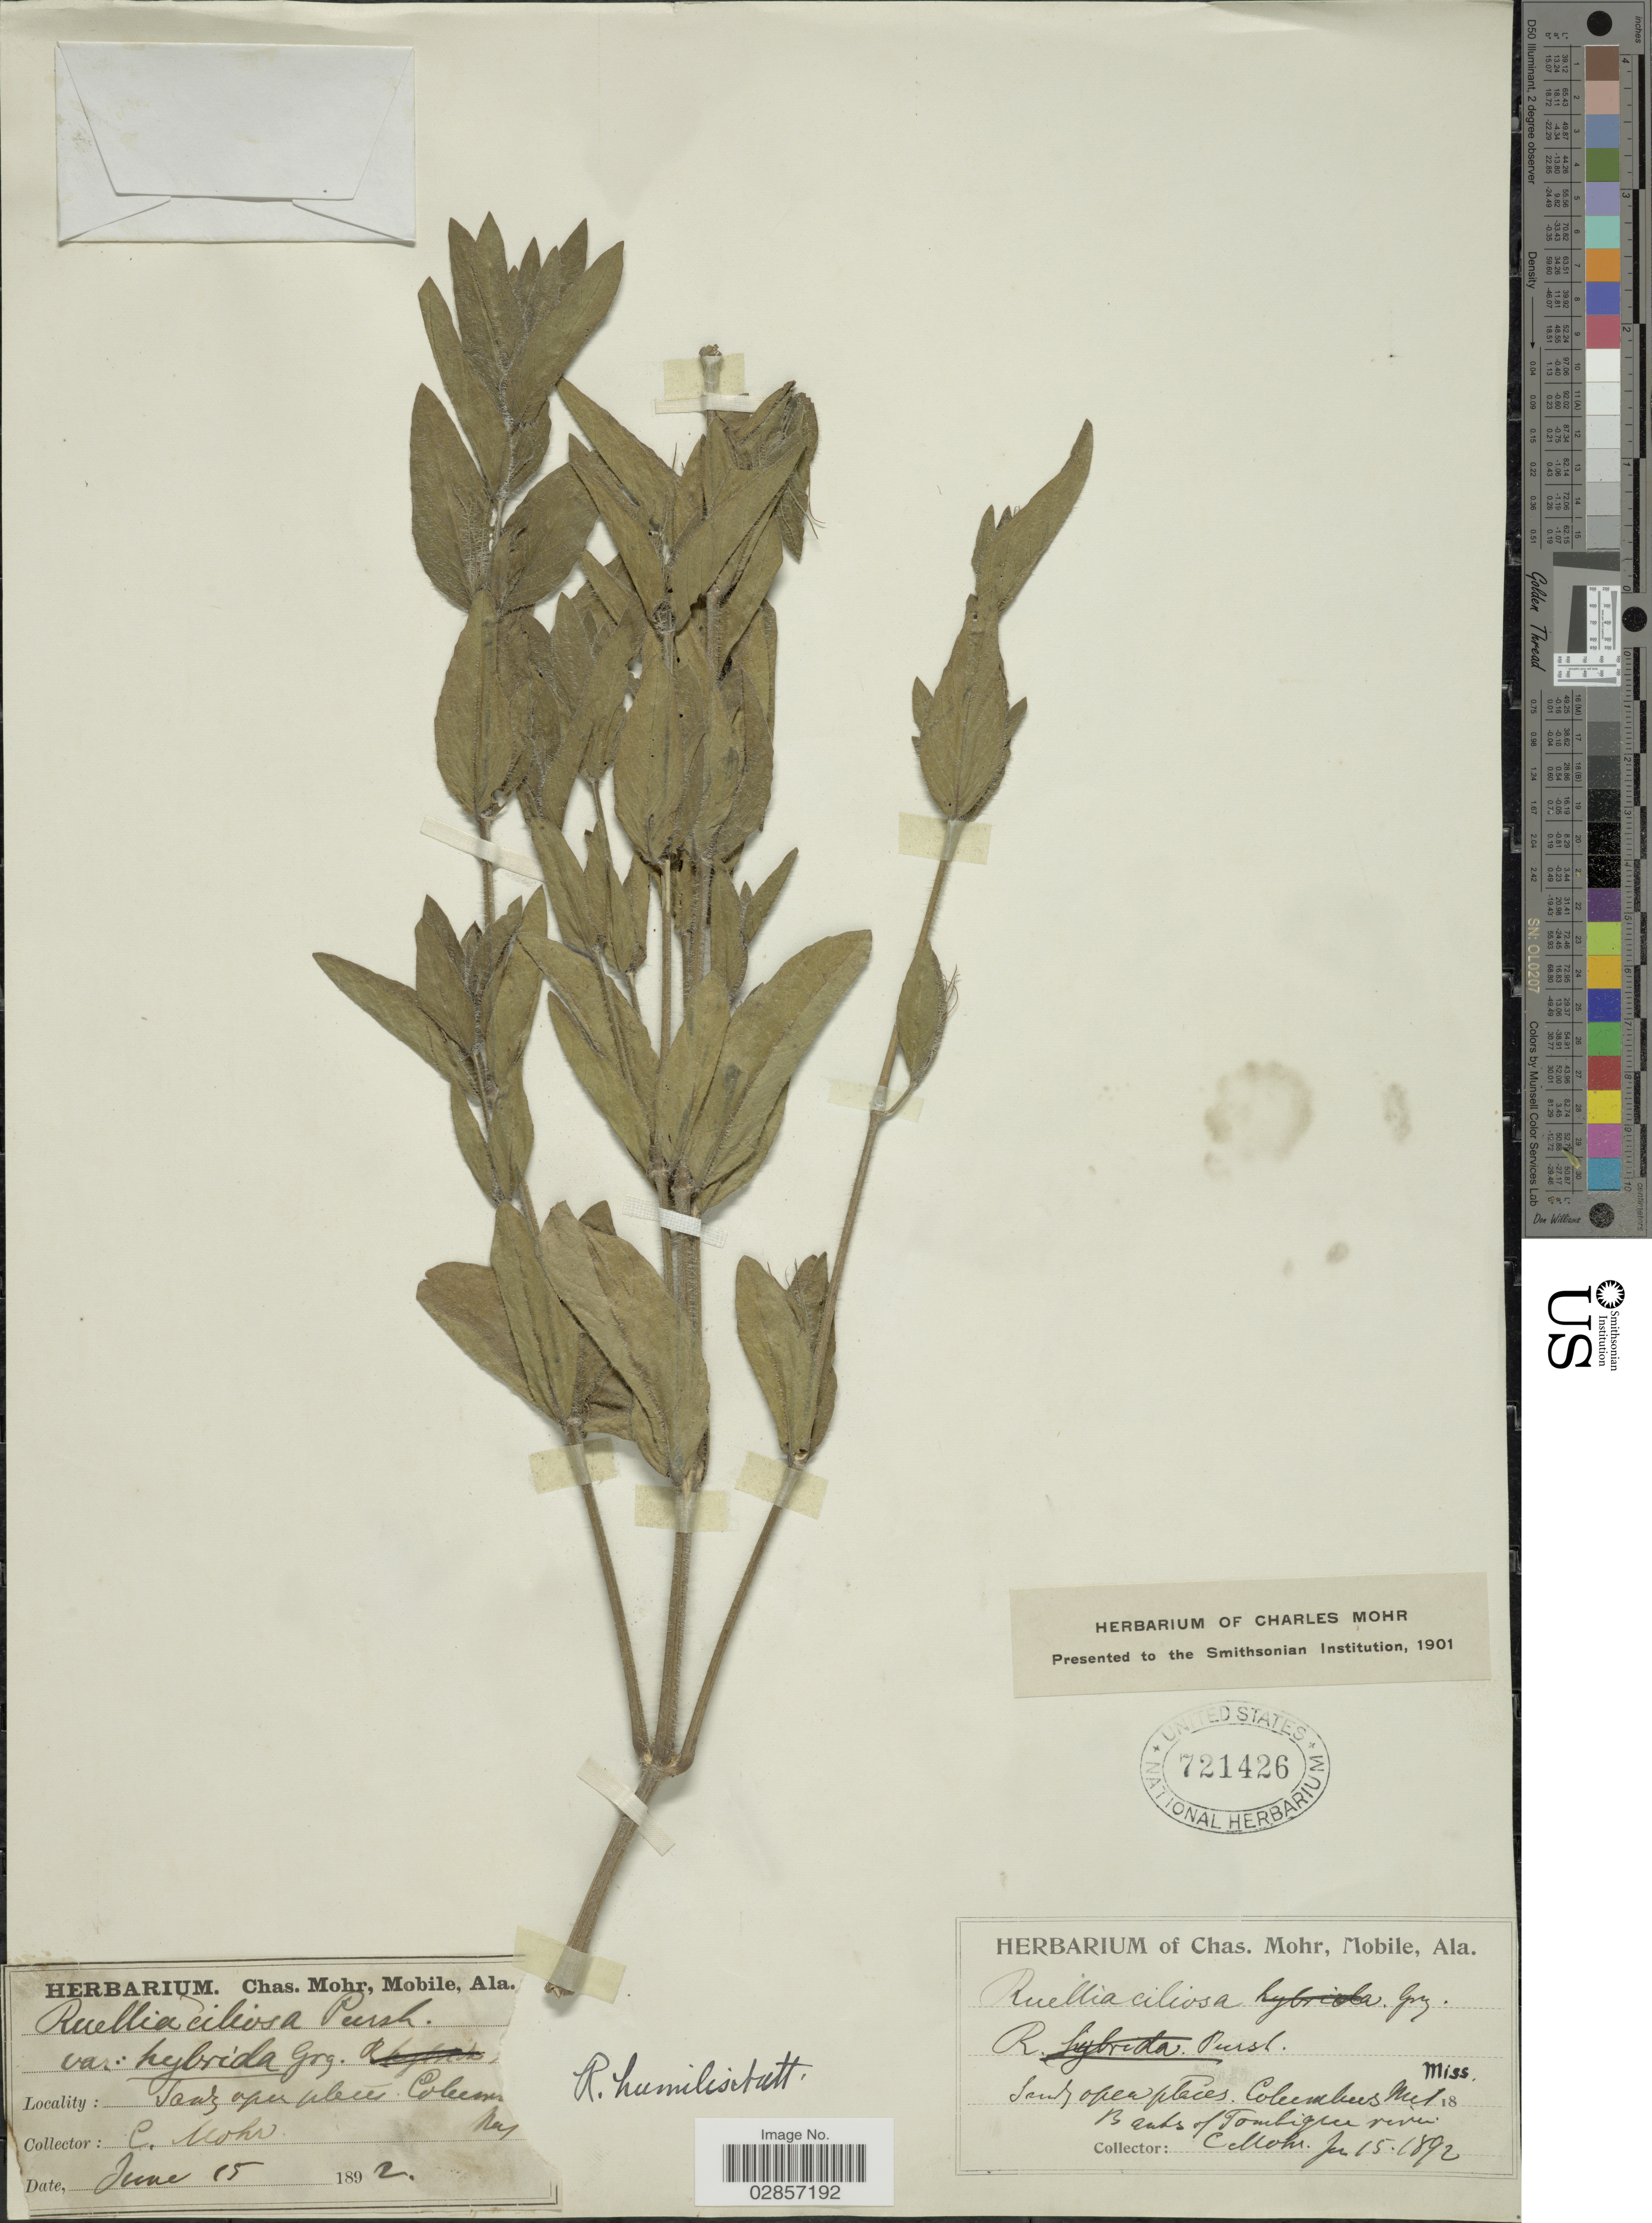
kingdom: Plantae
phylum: Tracheophyta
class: Magnoliopsida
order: Lamiales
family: Acanthaceae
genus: Ruellia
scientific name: Ruellia humilis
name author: Nutt.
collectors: Mohr, C. T. (herbarium)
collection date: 1892-06-15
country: United States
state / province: Mississippi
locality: Sandy open places, Columbus Mt., Banks of Tombigbee river.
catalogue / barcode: US 721426